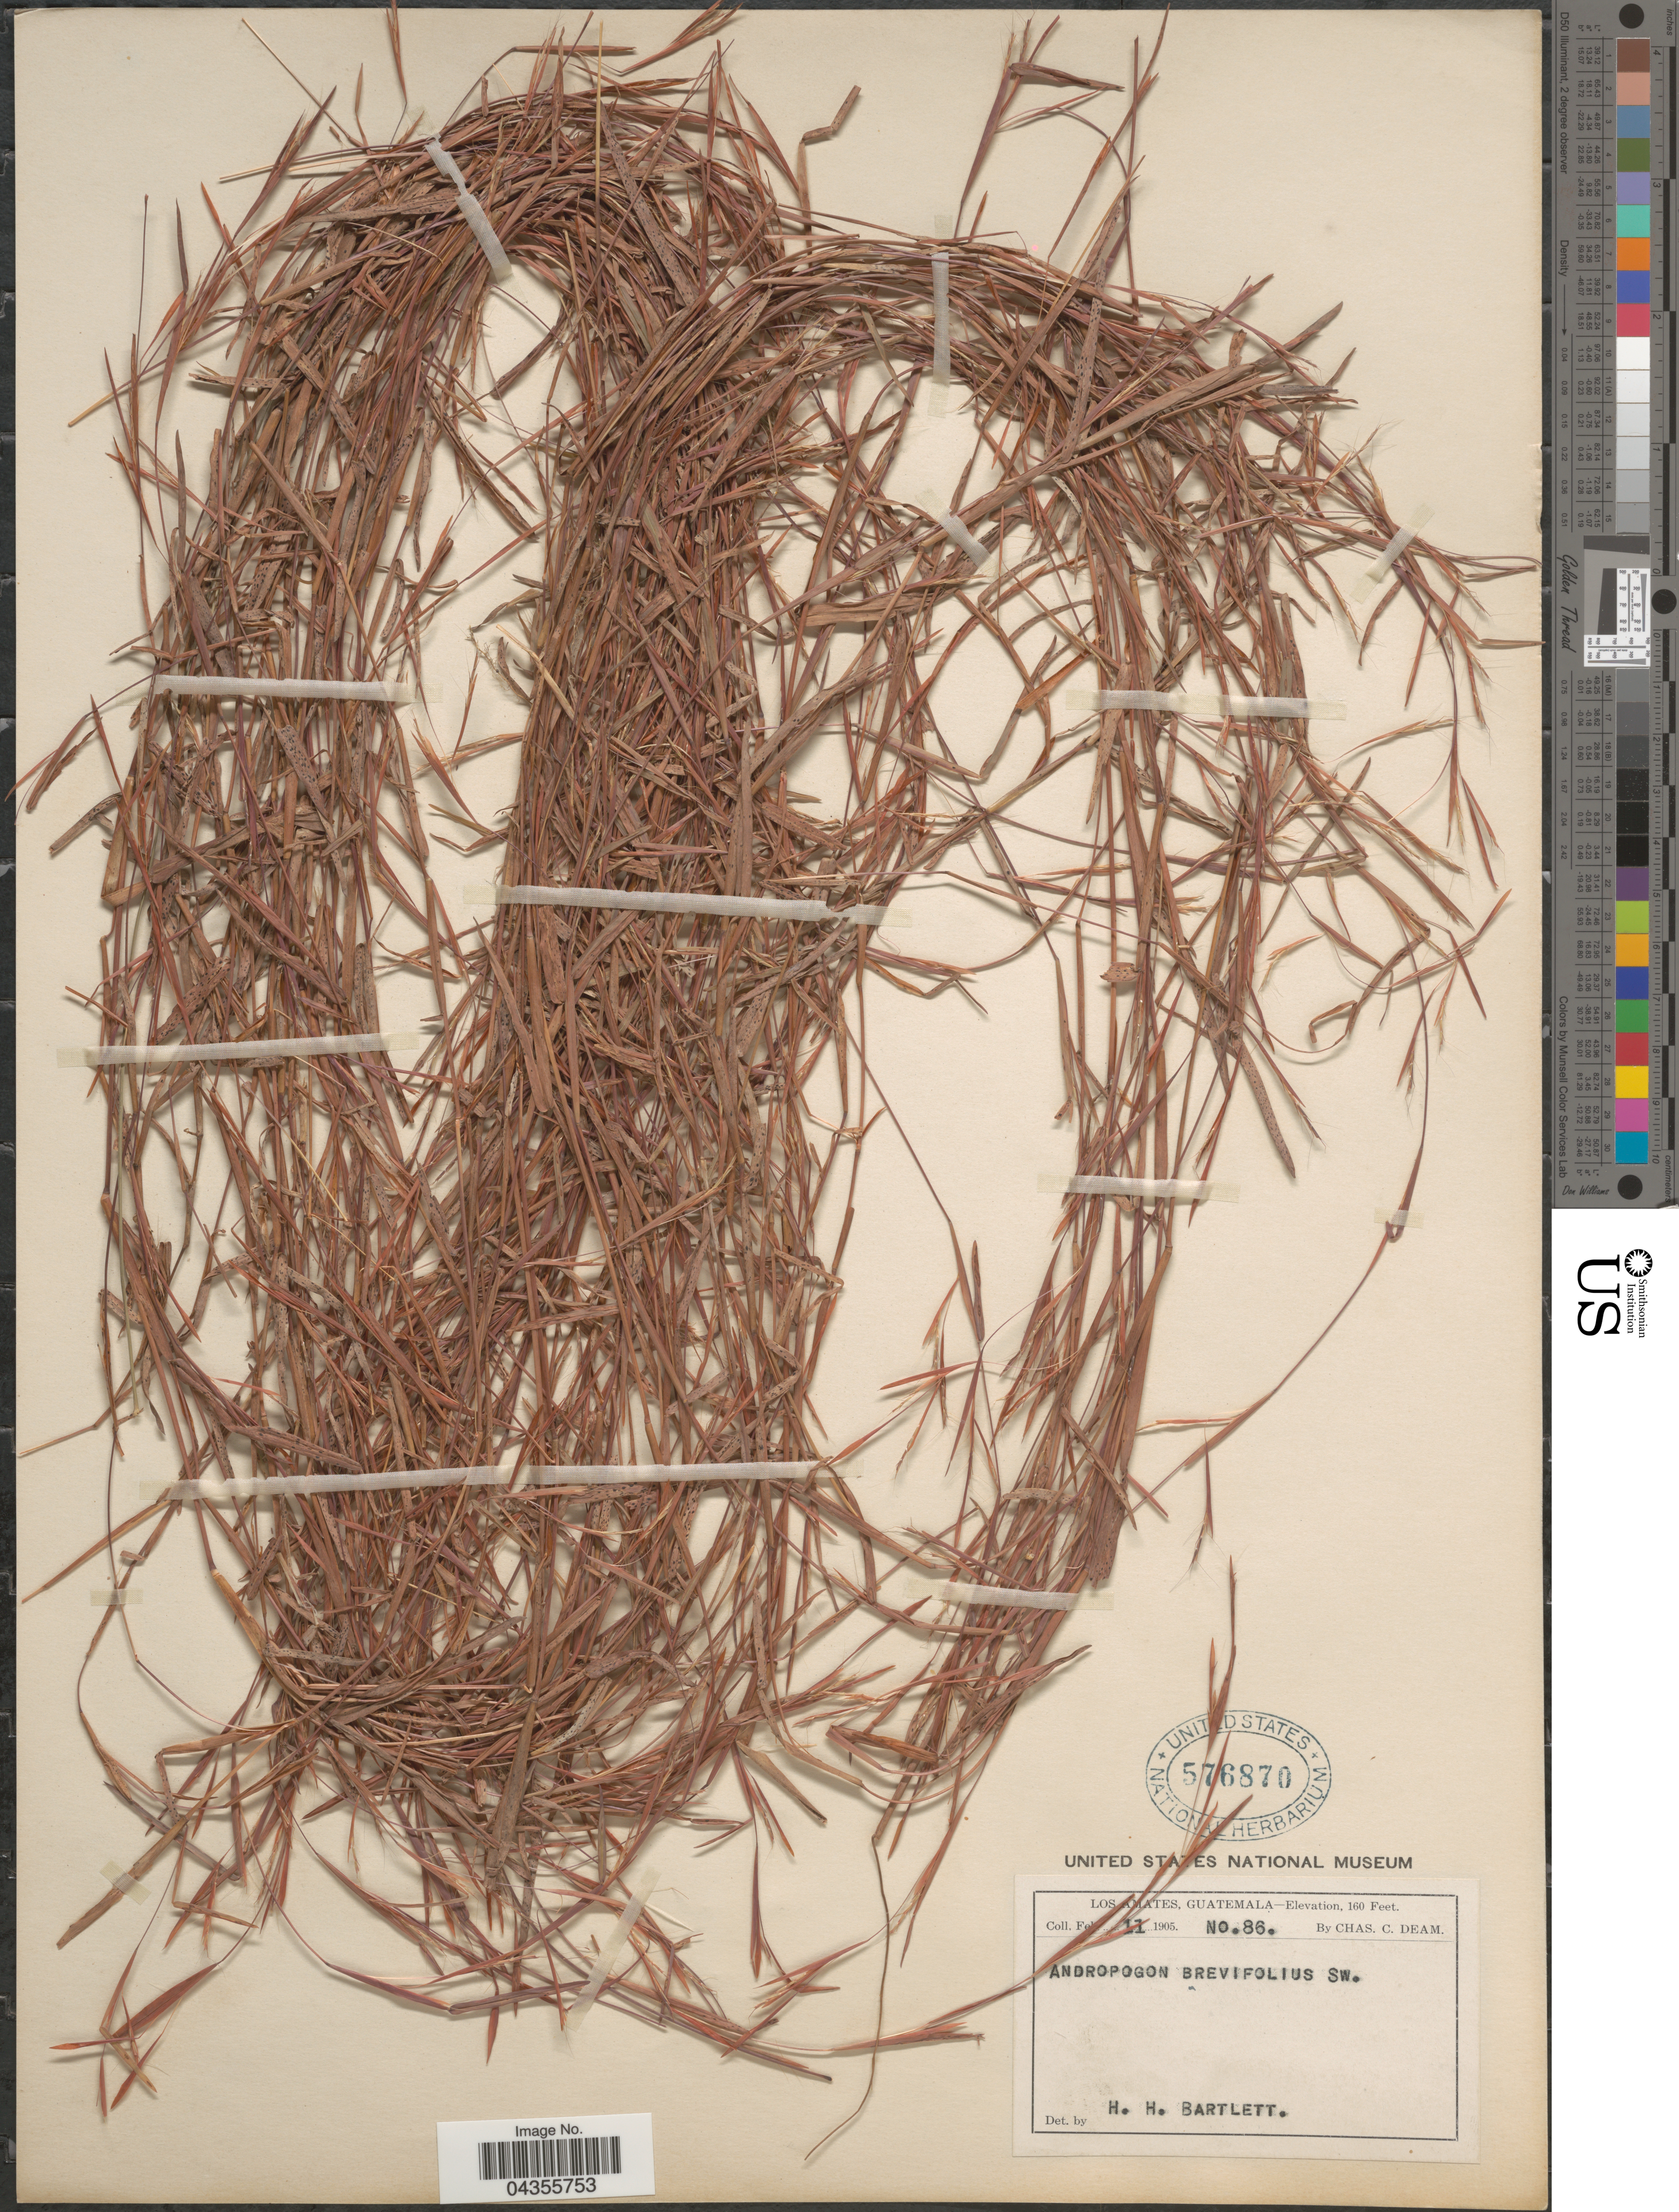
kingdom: Plantae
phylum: Tracheophyta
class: Liliopsida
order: Poales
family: Poaceae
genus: Schizachyrium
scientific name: Schizachyrium brevifolium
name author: (Sw.) Nees ex Büse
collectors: C. C. Deam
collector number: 86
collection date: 1905-02-11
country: Guatemala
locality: Los Amates.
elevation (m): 49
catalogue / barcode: US 576870